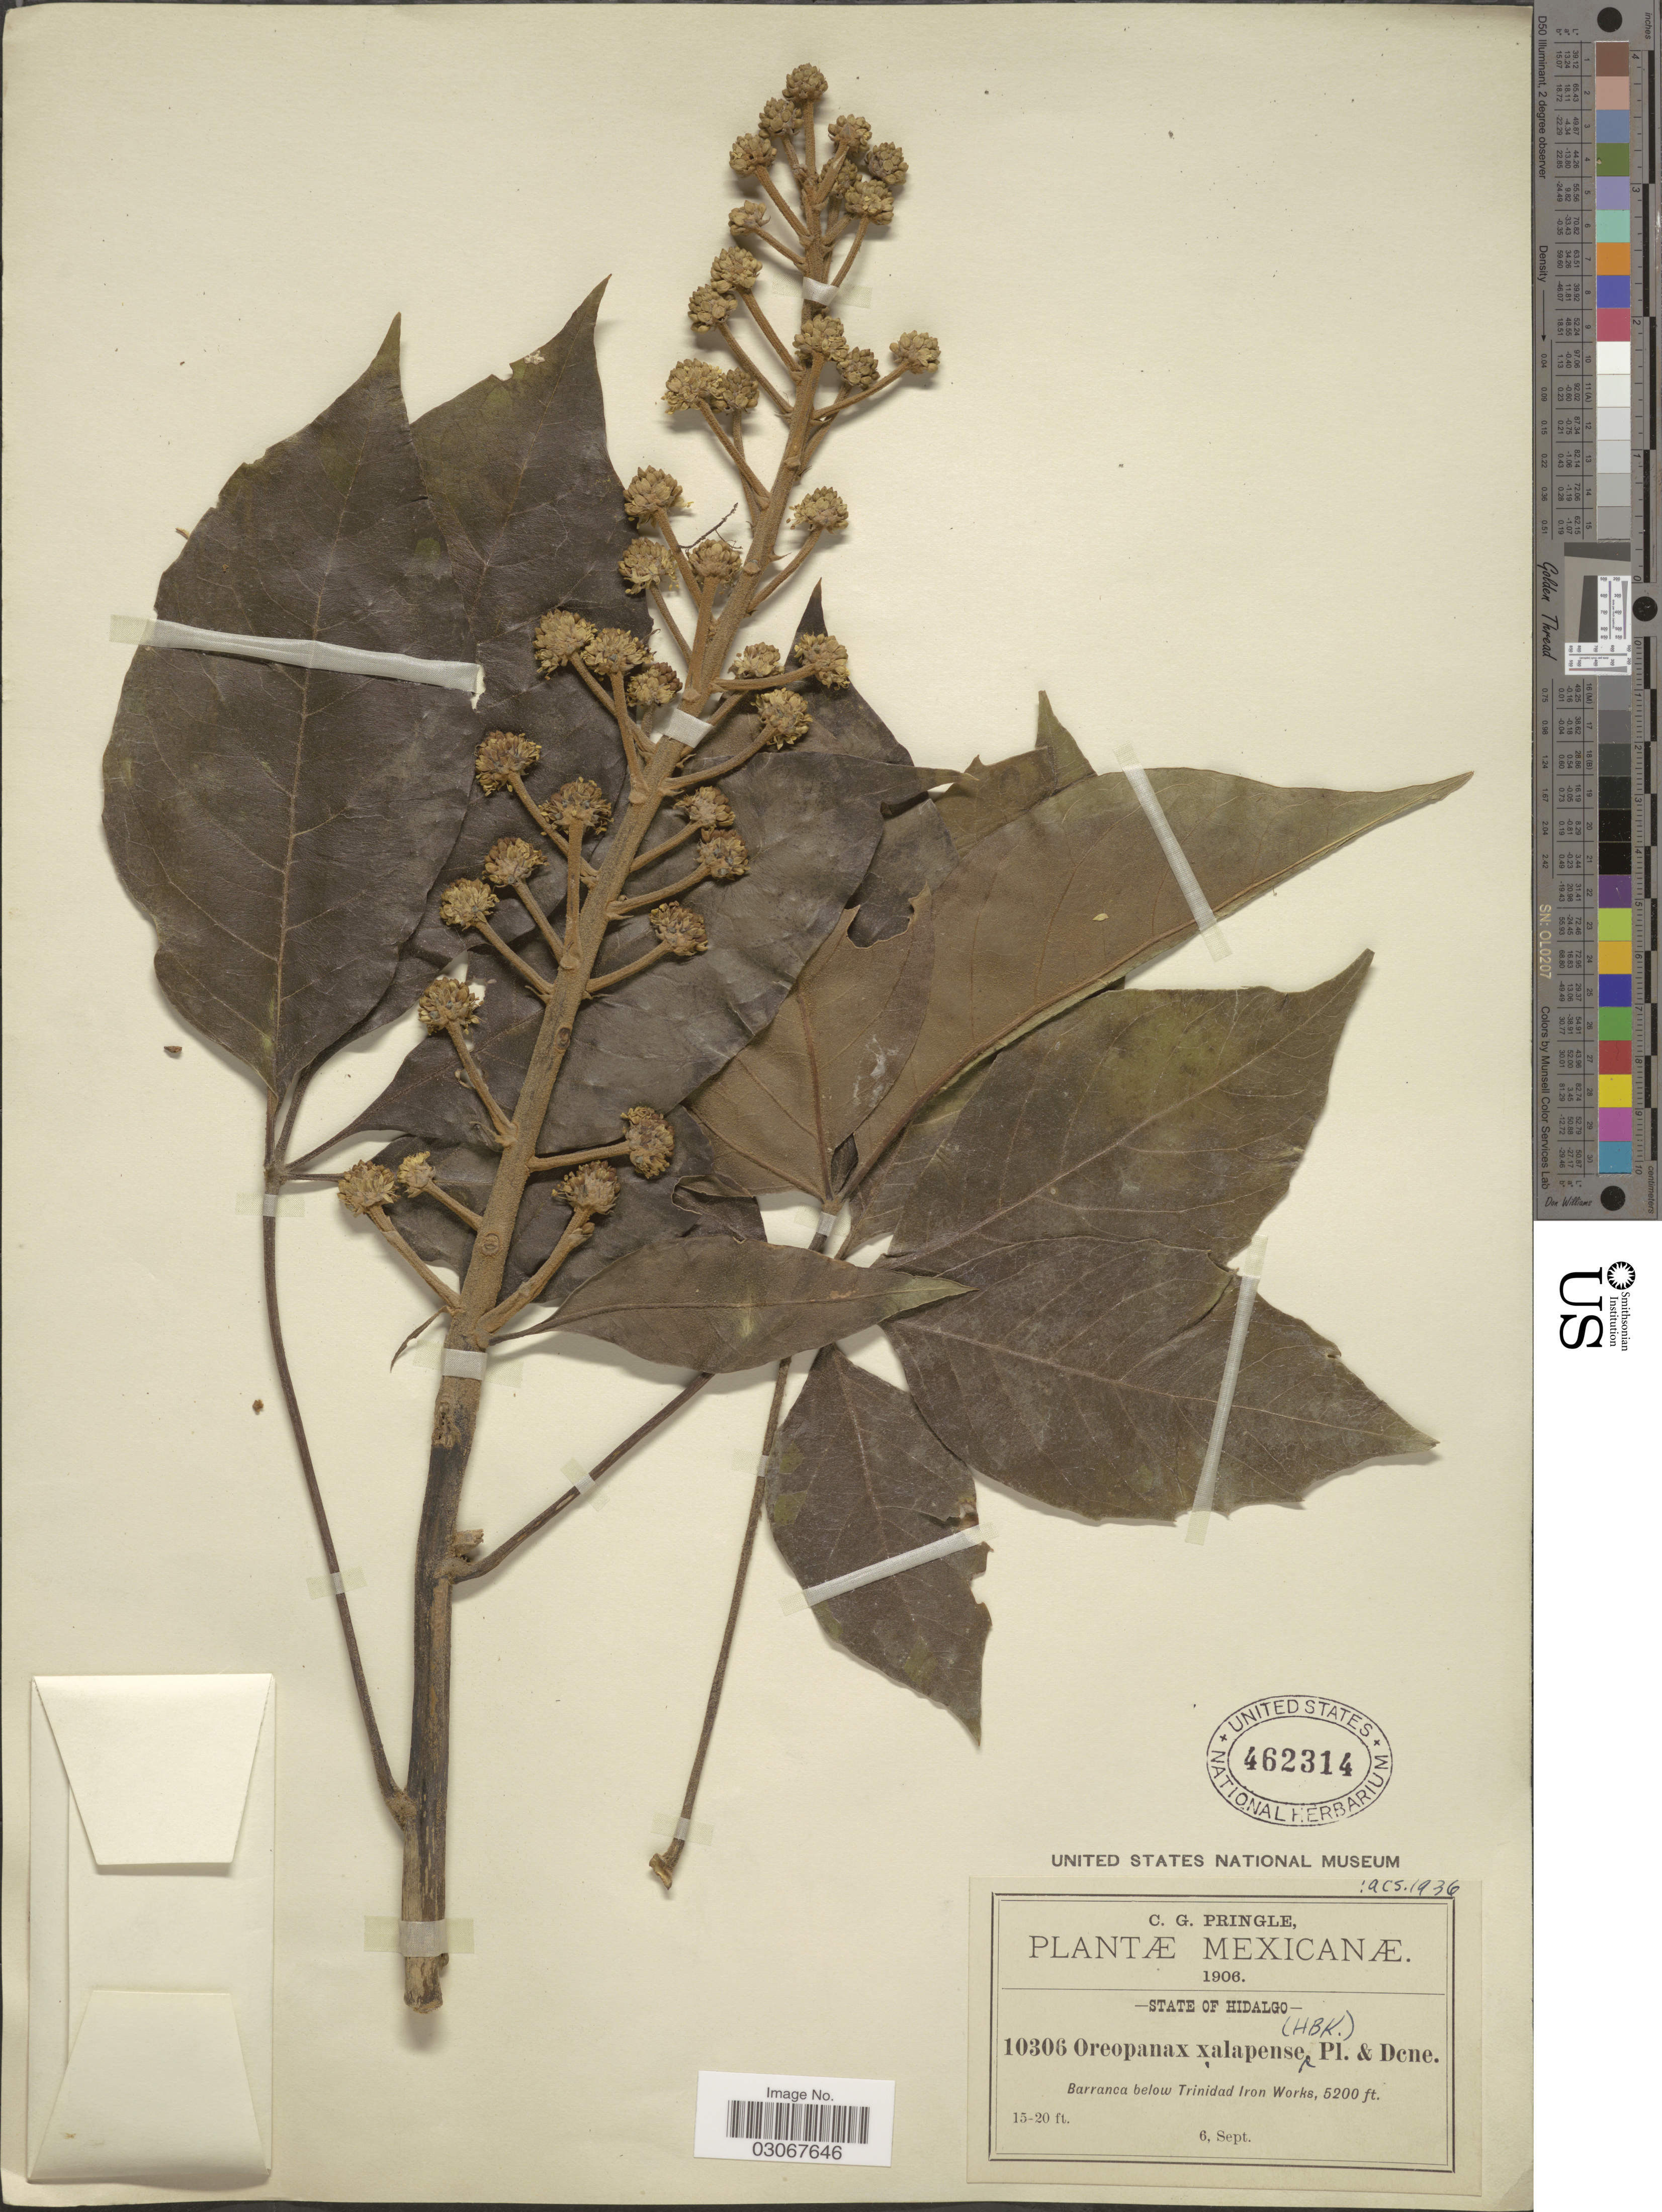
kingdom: Plantae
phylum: Tracheophyta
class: Magnoliopsida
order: Apiales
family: Araliaceae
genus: Oreopanax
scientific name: Oreopanax xalapensis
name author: (Kunth) Decne. & Planch.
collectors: C. G. Pringle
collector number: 10306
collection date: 1906-09-06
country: Mexico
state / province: Hidalgo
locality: Barranca below Trinidad Iron Works.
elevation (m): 1585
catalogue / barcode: US 462314